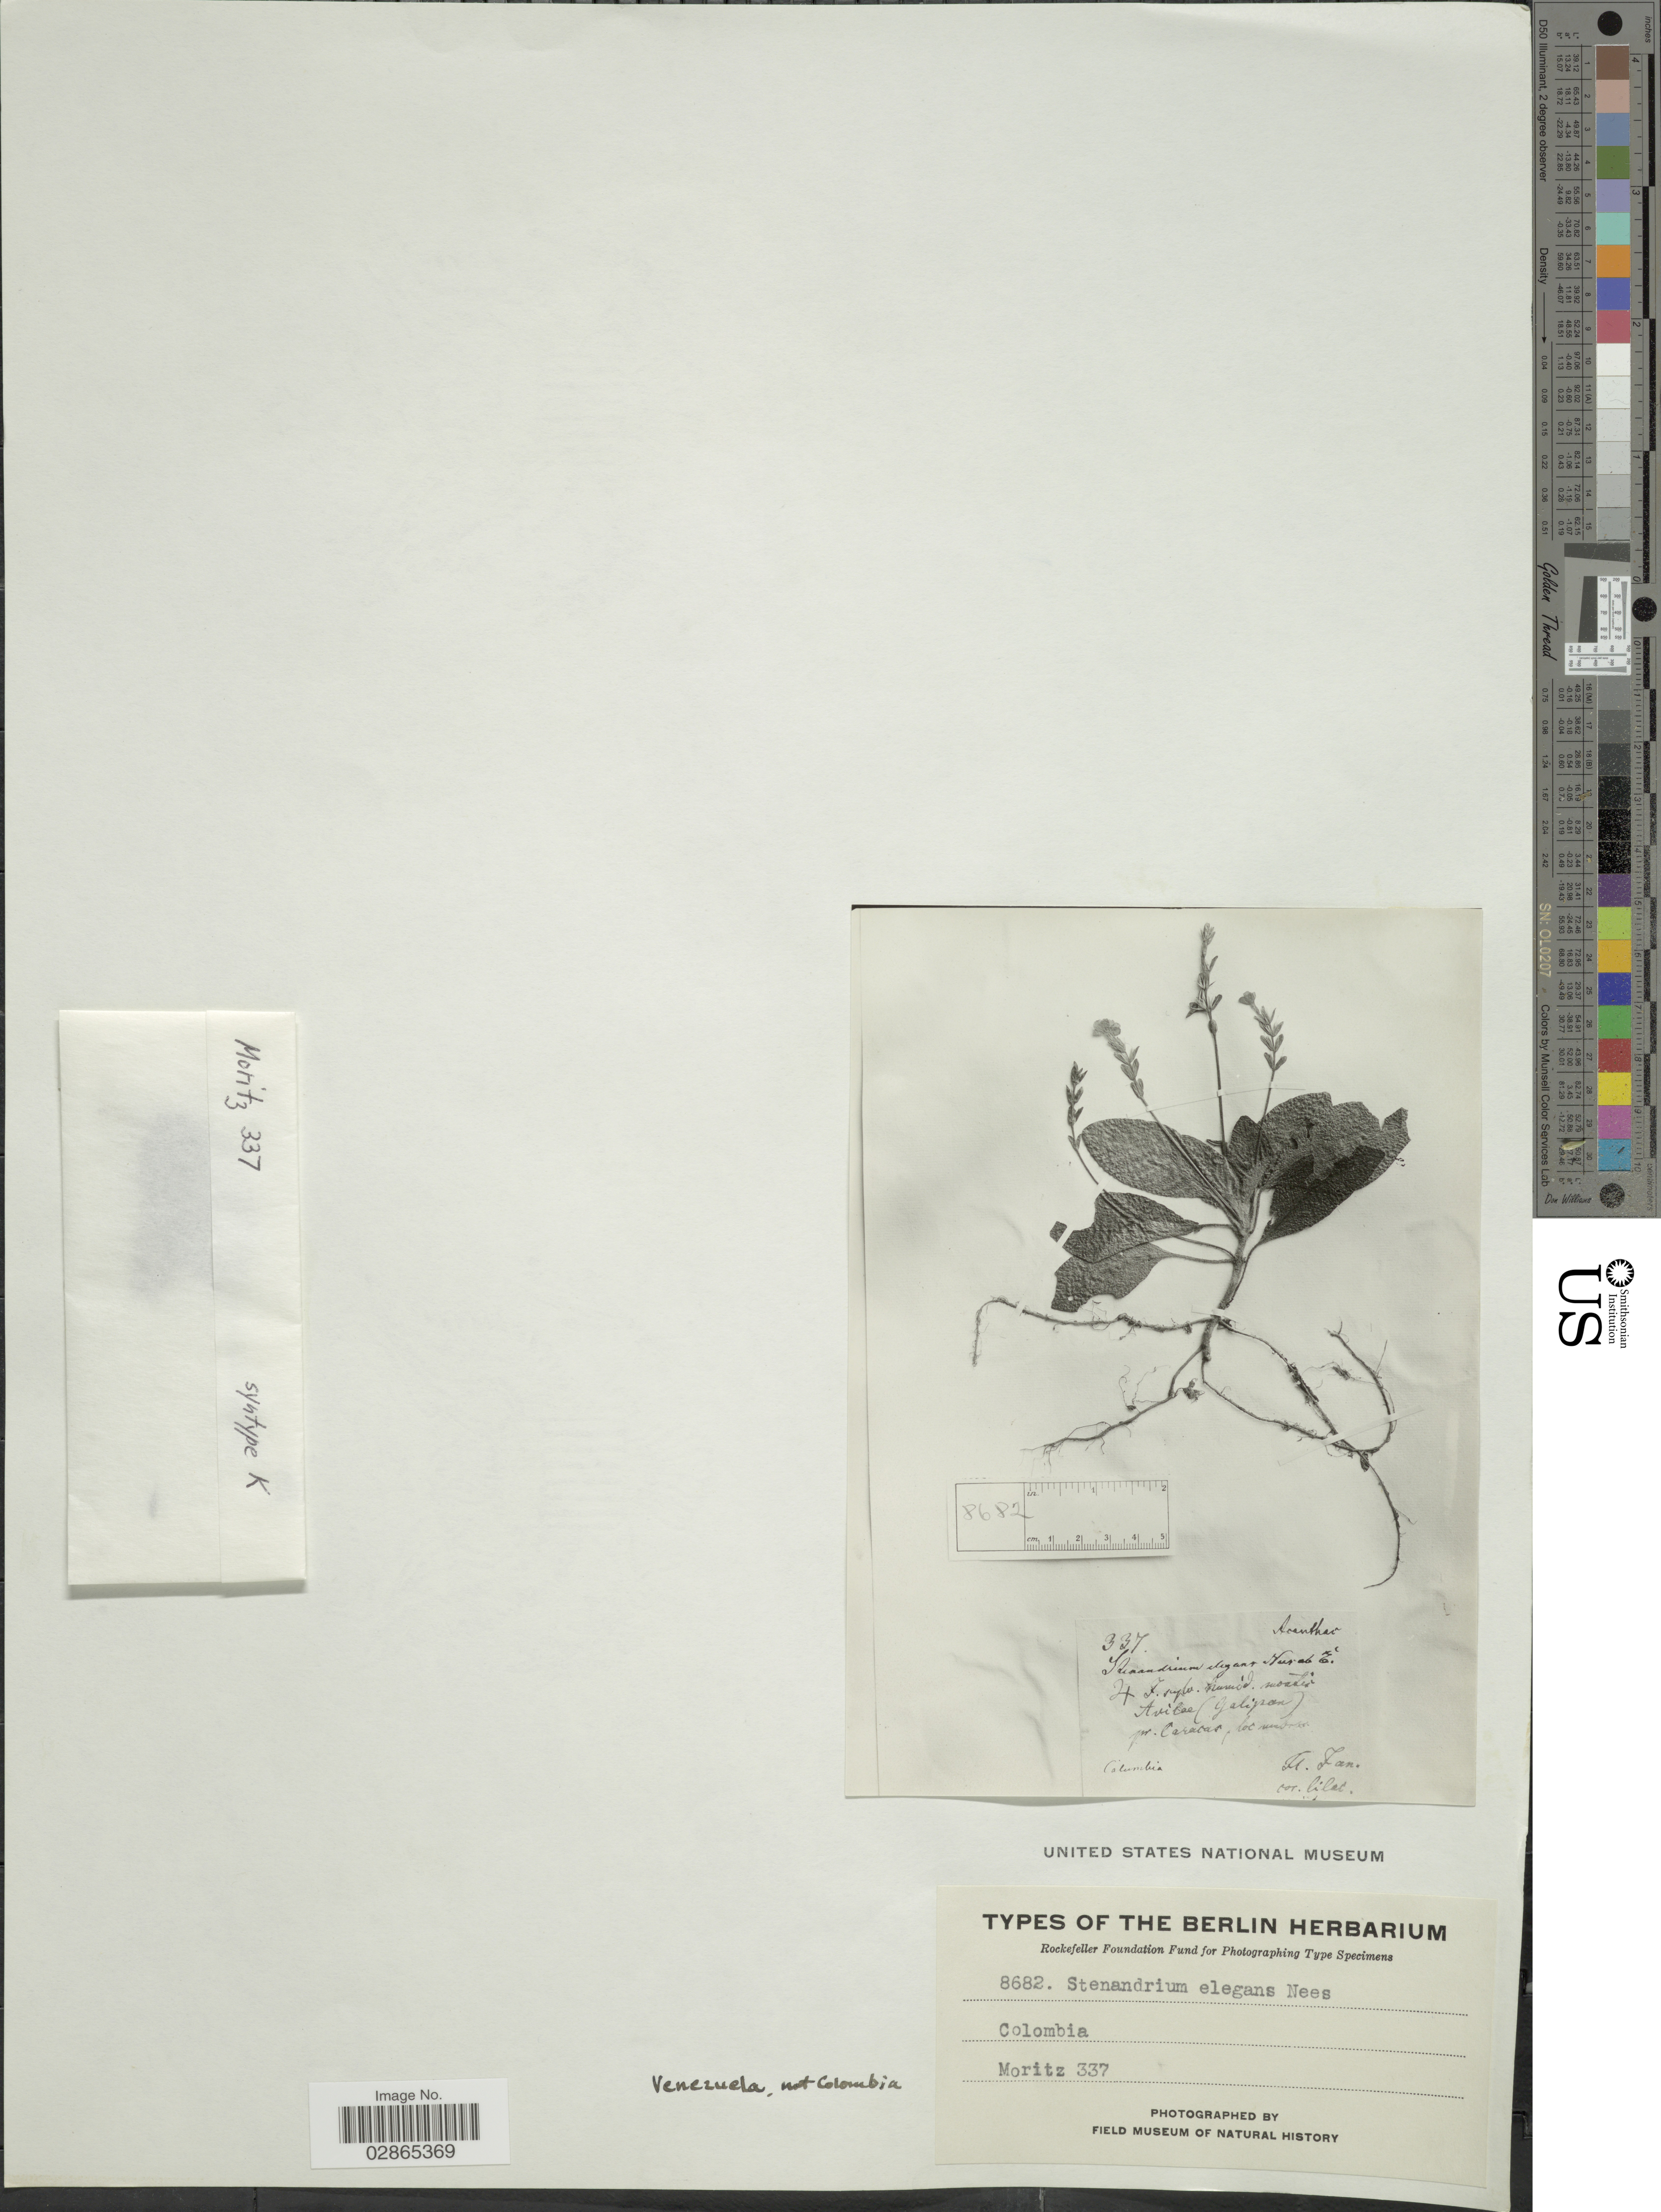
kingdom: Plantae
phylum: Tracheophyta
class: Magnoliopsida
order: Lamiales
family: Acanthaceae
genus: Stenandrium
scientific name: Stenandrium elegans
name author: Nees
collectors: Moritz, --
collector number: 337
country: Venezuela